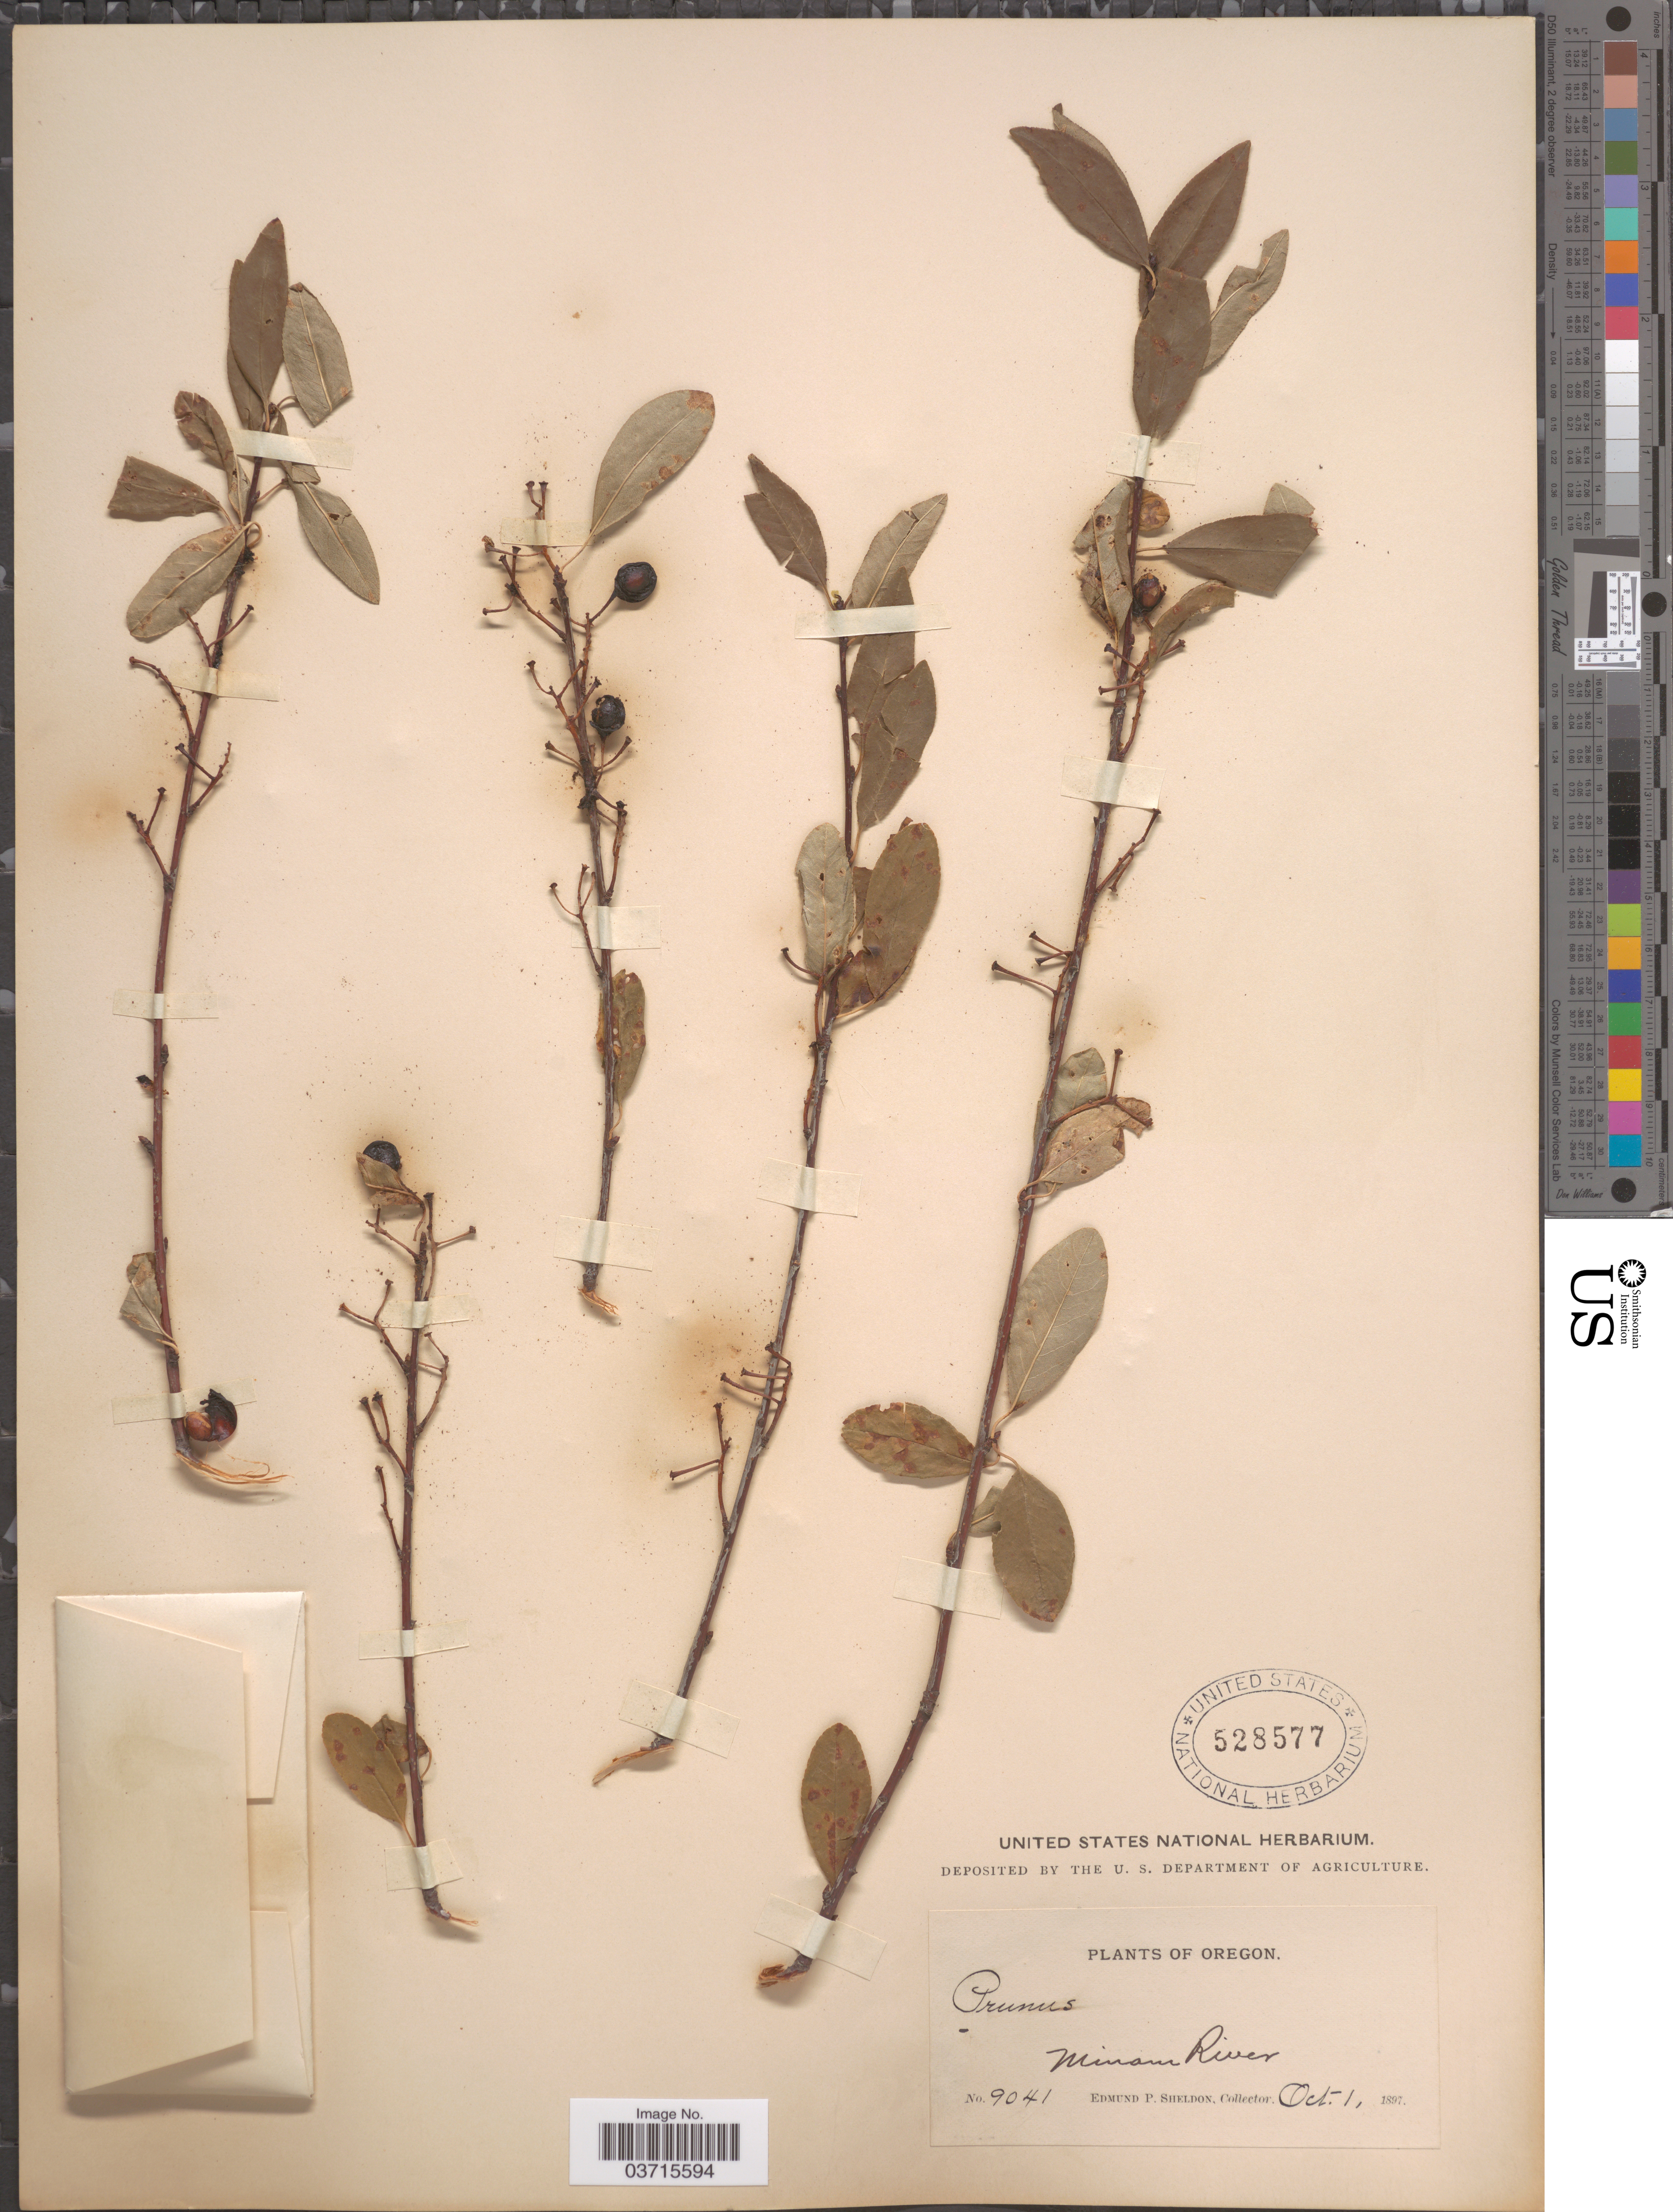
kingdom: Plantae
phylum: Tracheophyta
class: Magnoliopsida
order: Rosales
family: Rosaceae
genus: Prunus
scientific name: Prunus emarginata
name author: (Douglas ex Hook.) Eaton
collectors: E. P. Sheldon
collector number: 9041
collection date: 1897-10-01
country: United States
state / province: Oregon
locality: Minam River.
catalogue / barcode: US 528577